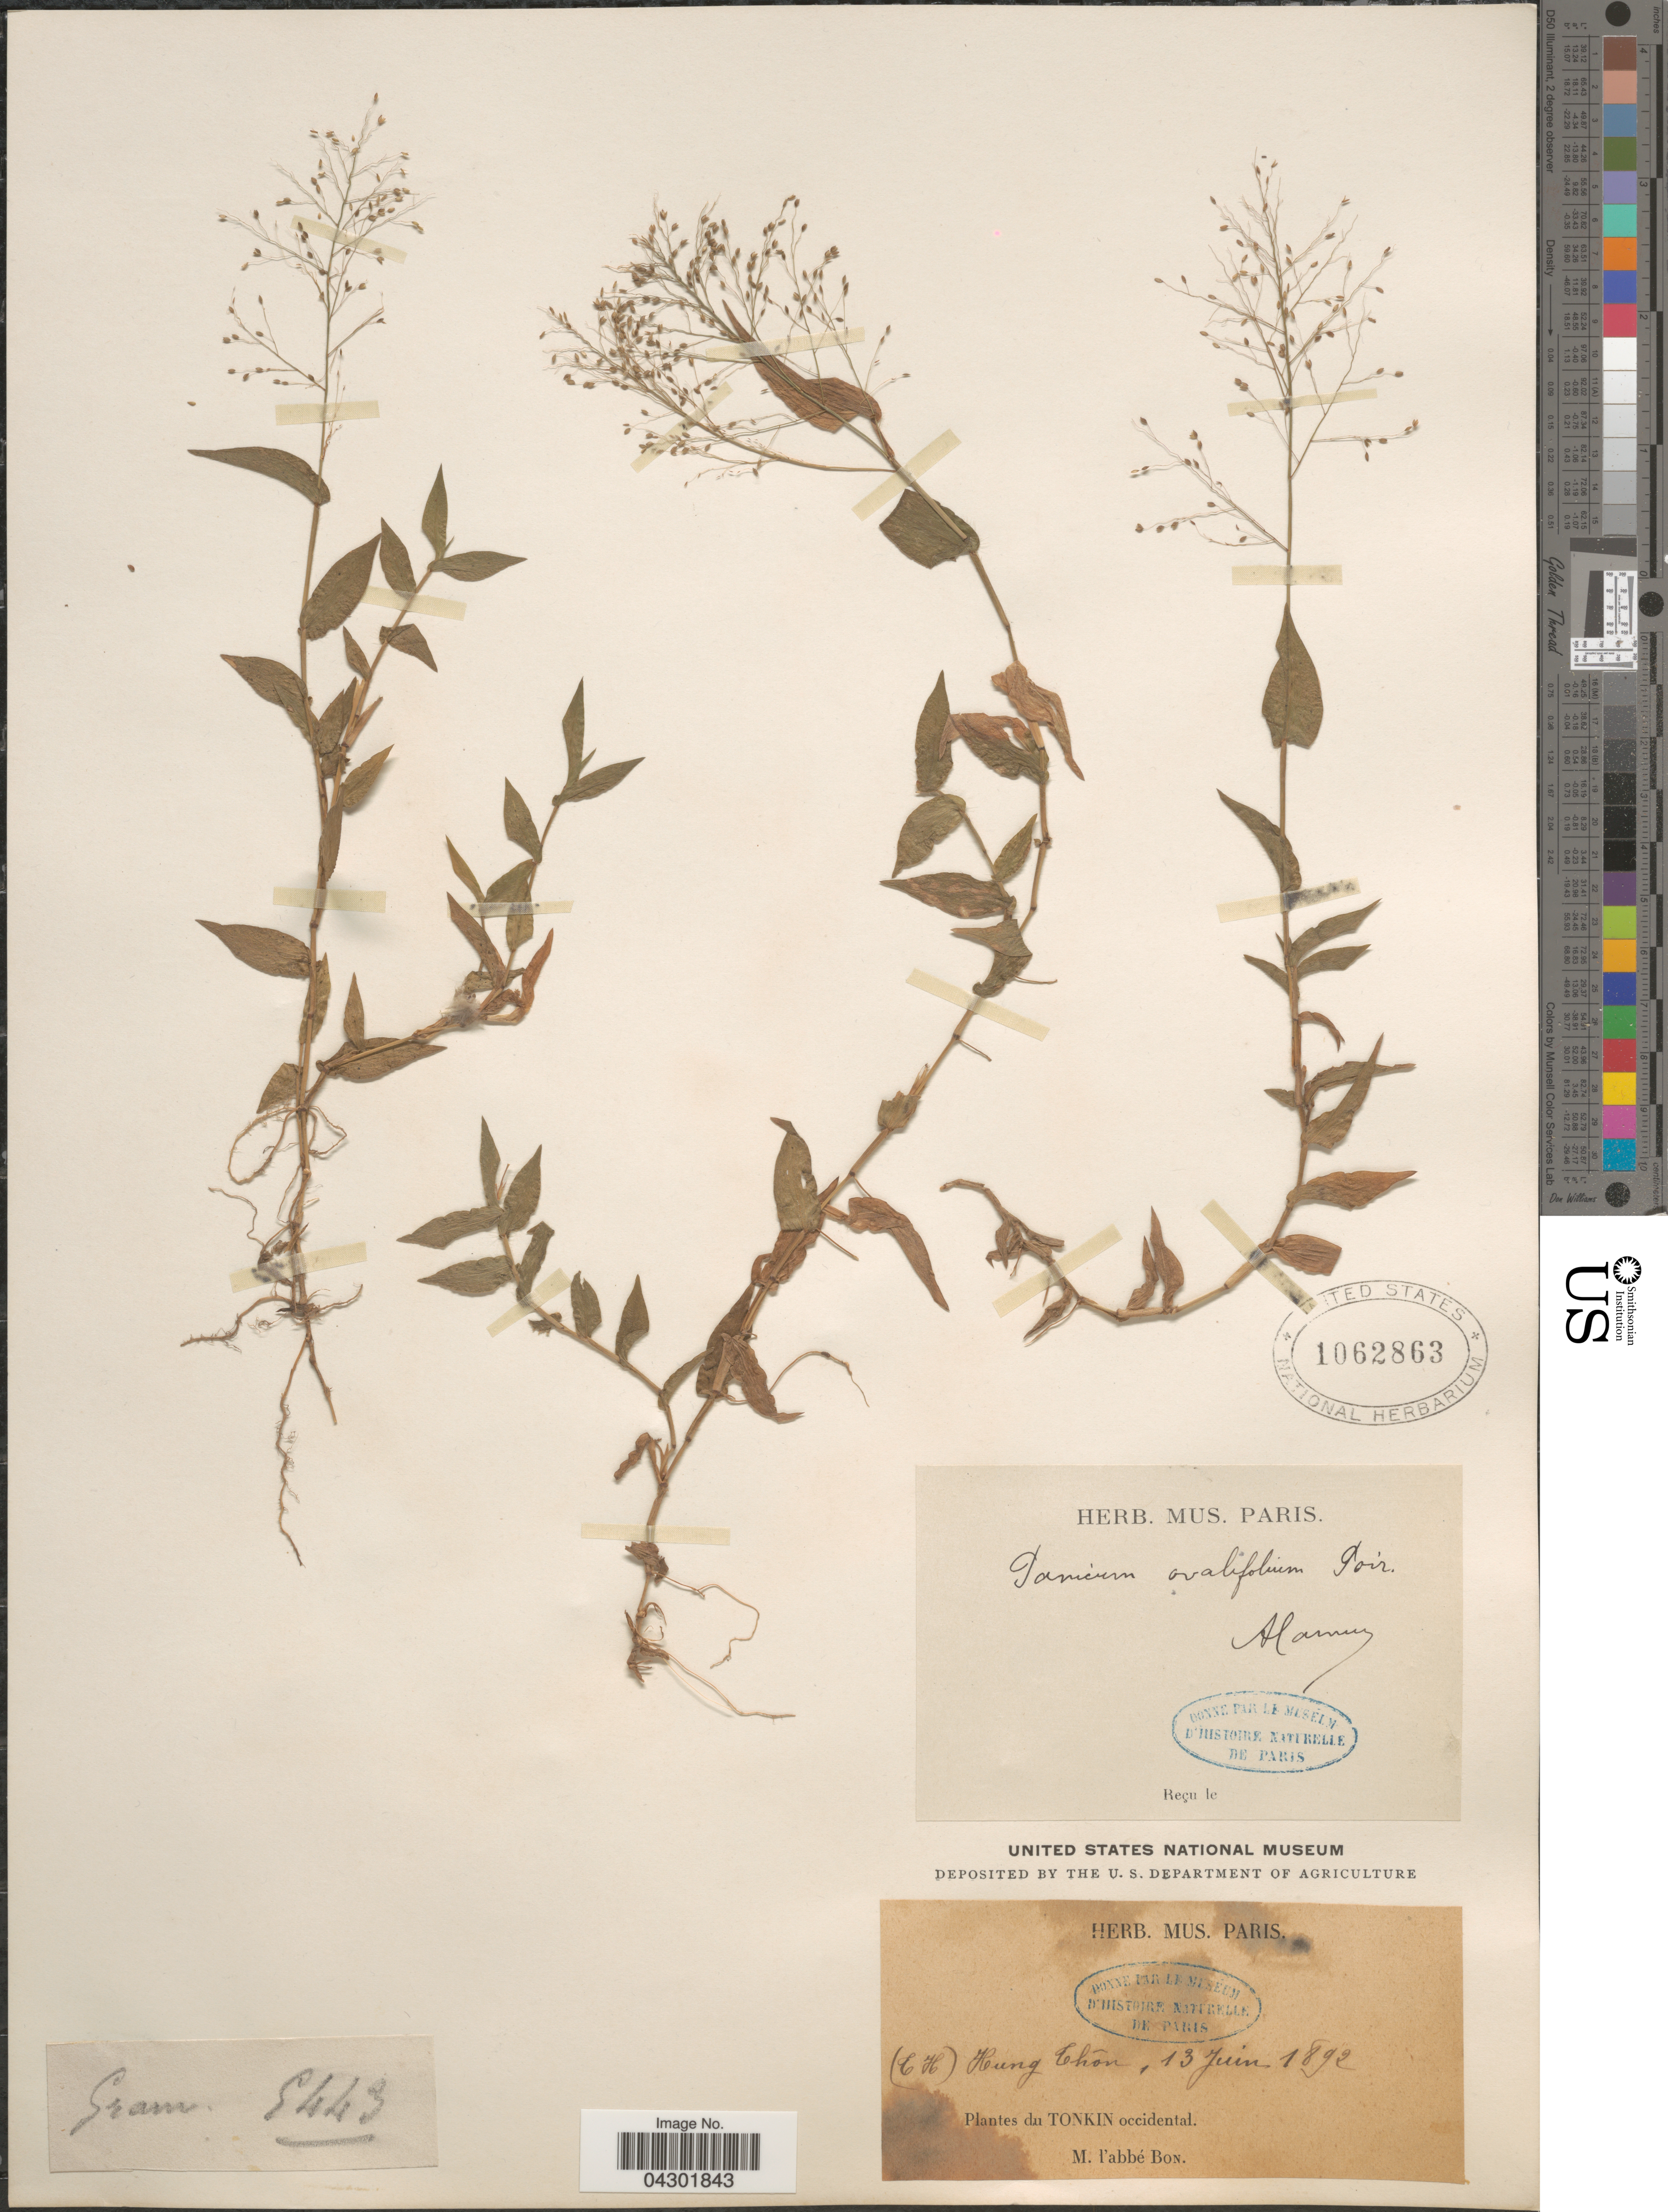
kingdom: Plantae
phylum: Tracheophyta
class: Liliopsida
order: Poales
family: Poaceae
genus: Panicum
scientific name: Panicum brevifolium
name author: L.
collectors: H. F. Bon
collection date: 1892-06-13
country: Vietnam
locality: (C H) Hung Chôn. Plantes du Tonkin occidental.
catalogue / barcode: US 1062863